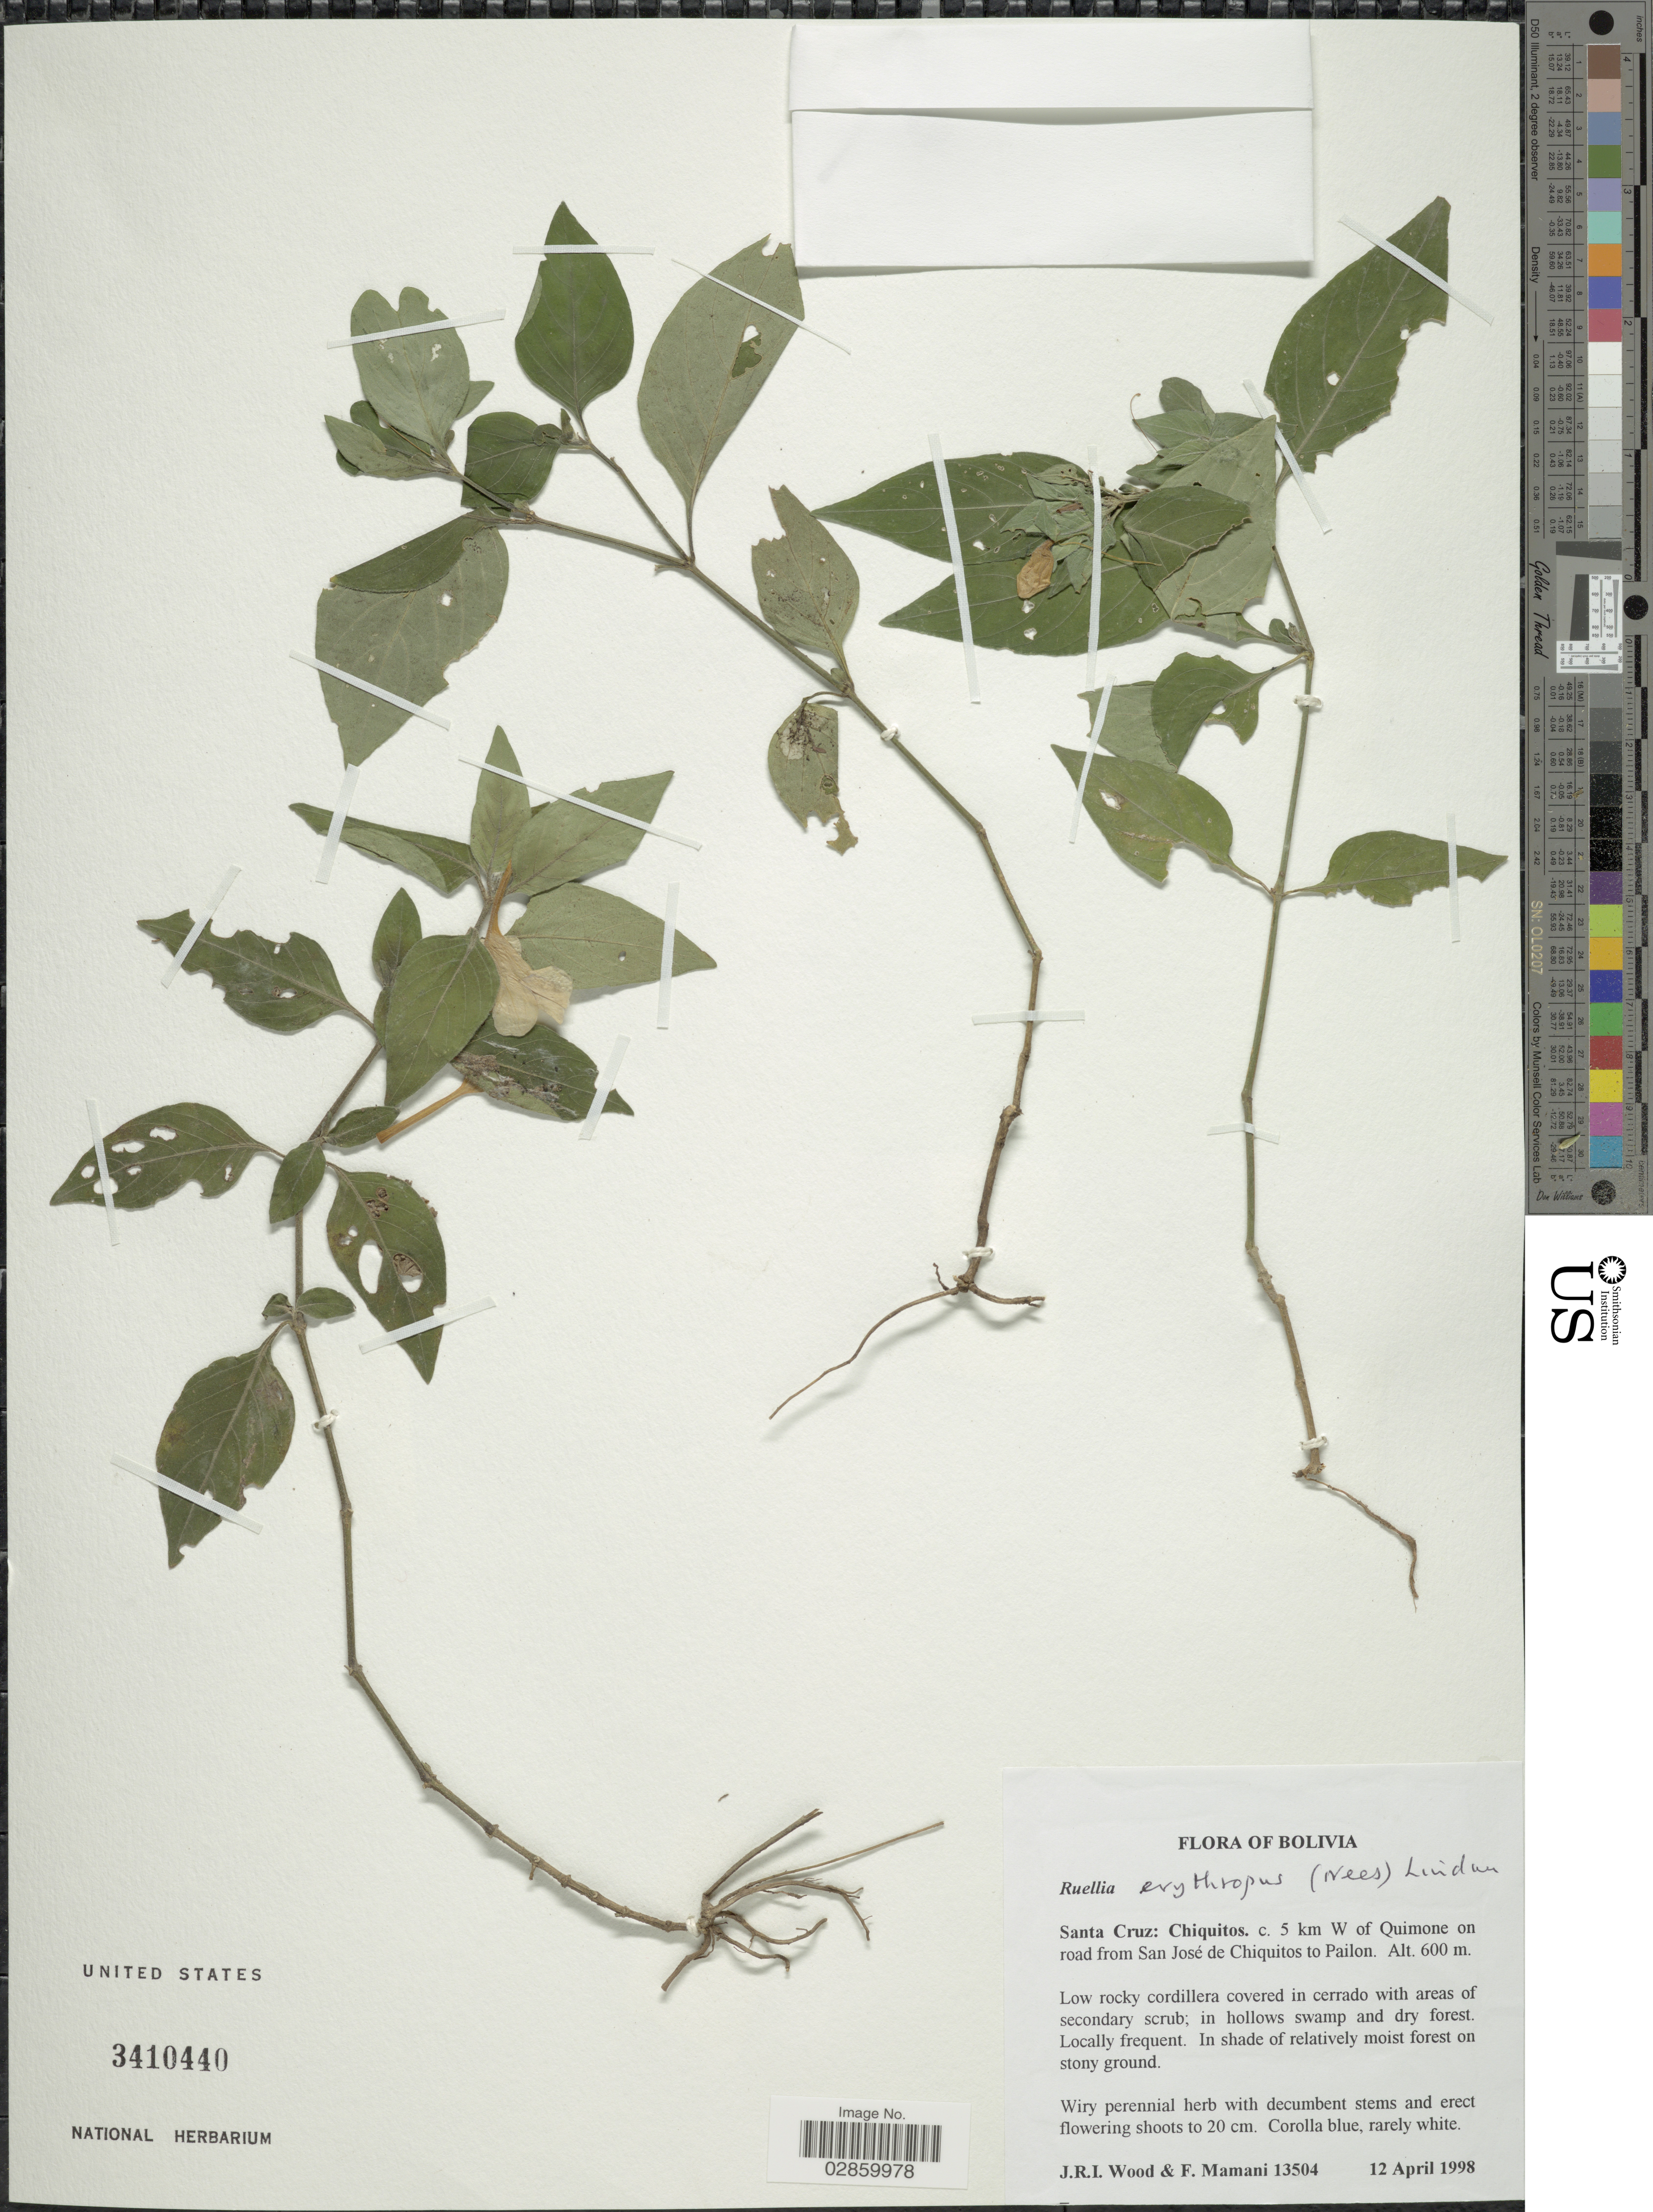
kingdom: Plantae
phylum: Tracheophyta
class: Magnoliopsida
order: Lamiales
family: Acanthaceae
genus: Ruellia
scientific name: Ruellia erythropus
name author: (Nees) Lindau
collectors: J. R. I. Wood & F. Mamani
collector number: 13504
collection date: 1998-04-12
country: Bolivia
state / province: Santa Cruz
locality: Chiquitos, c. 5 km W of Quimone on road from San José de Chiquitos to Pailon.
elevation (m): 600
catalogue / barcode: US 3410440